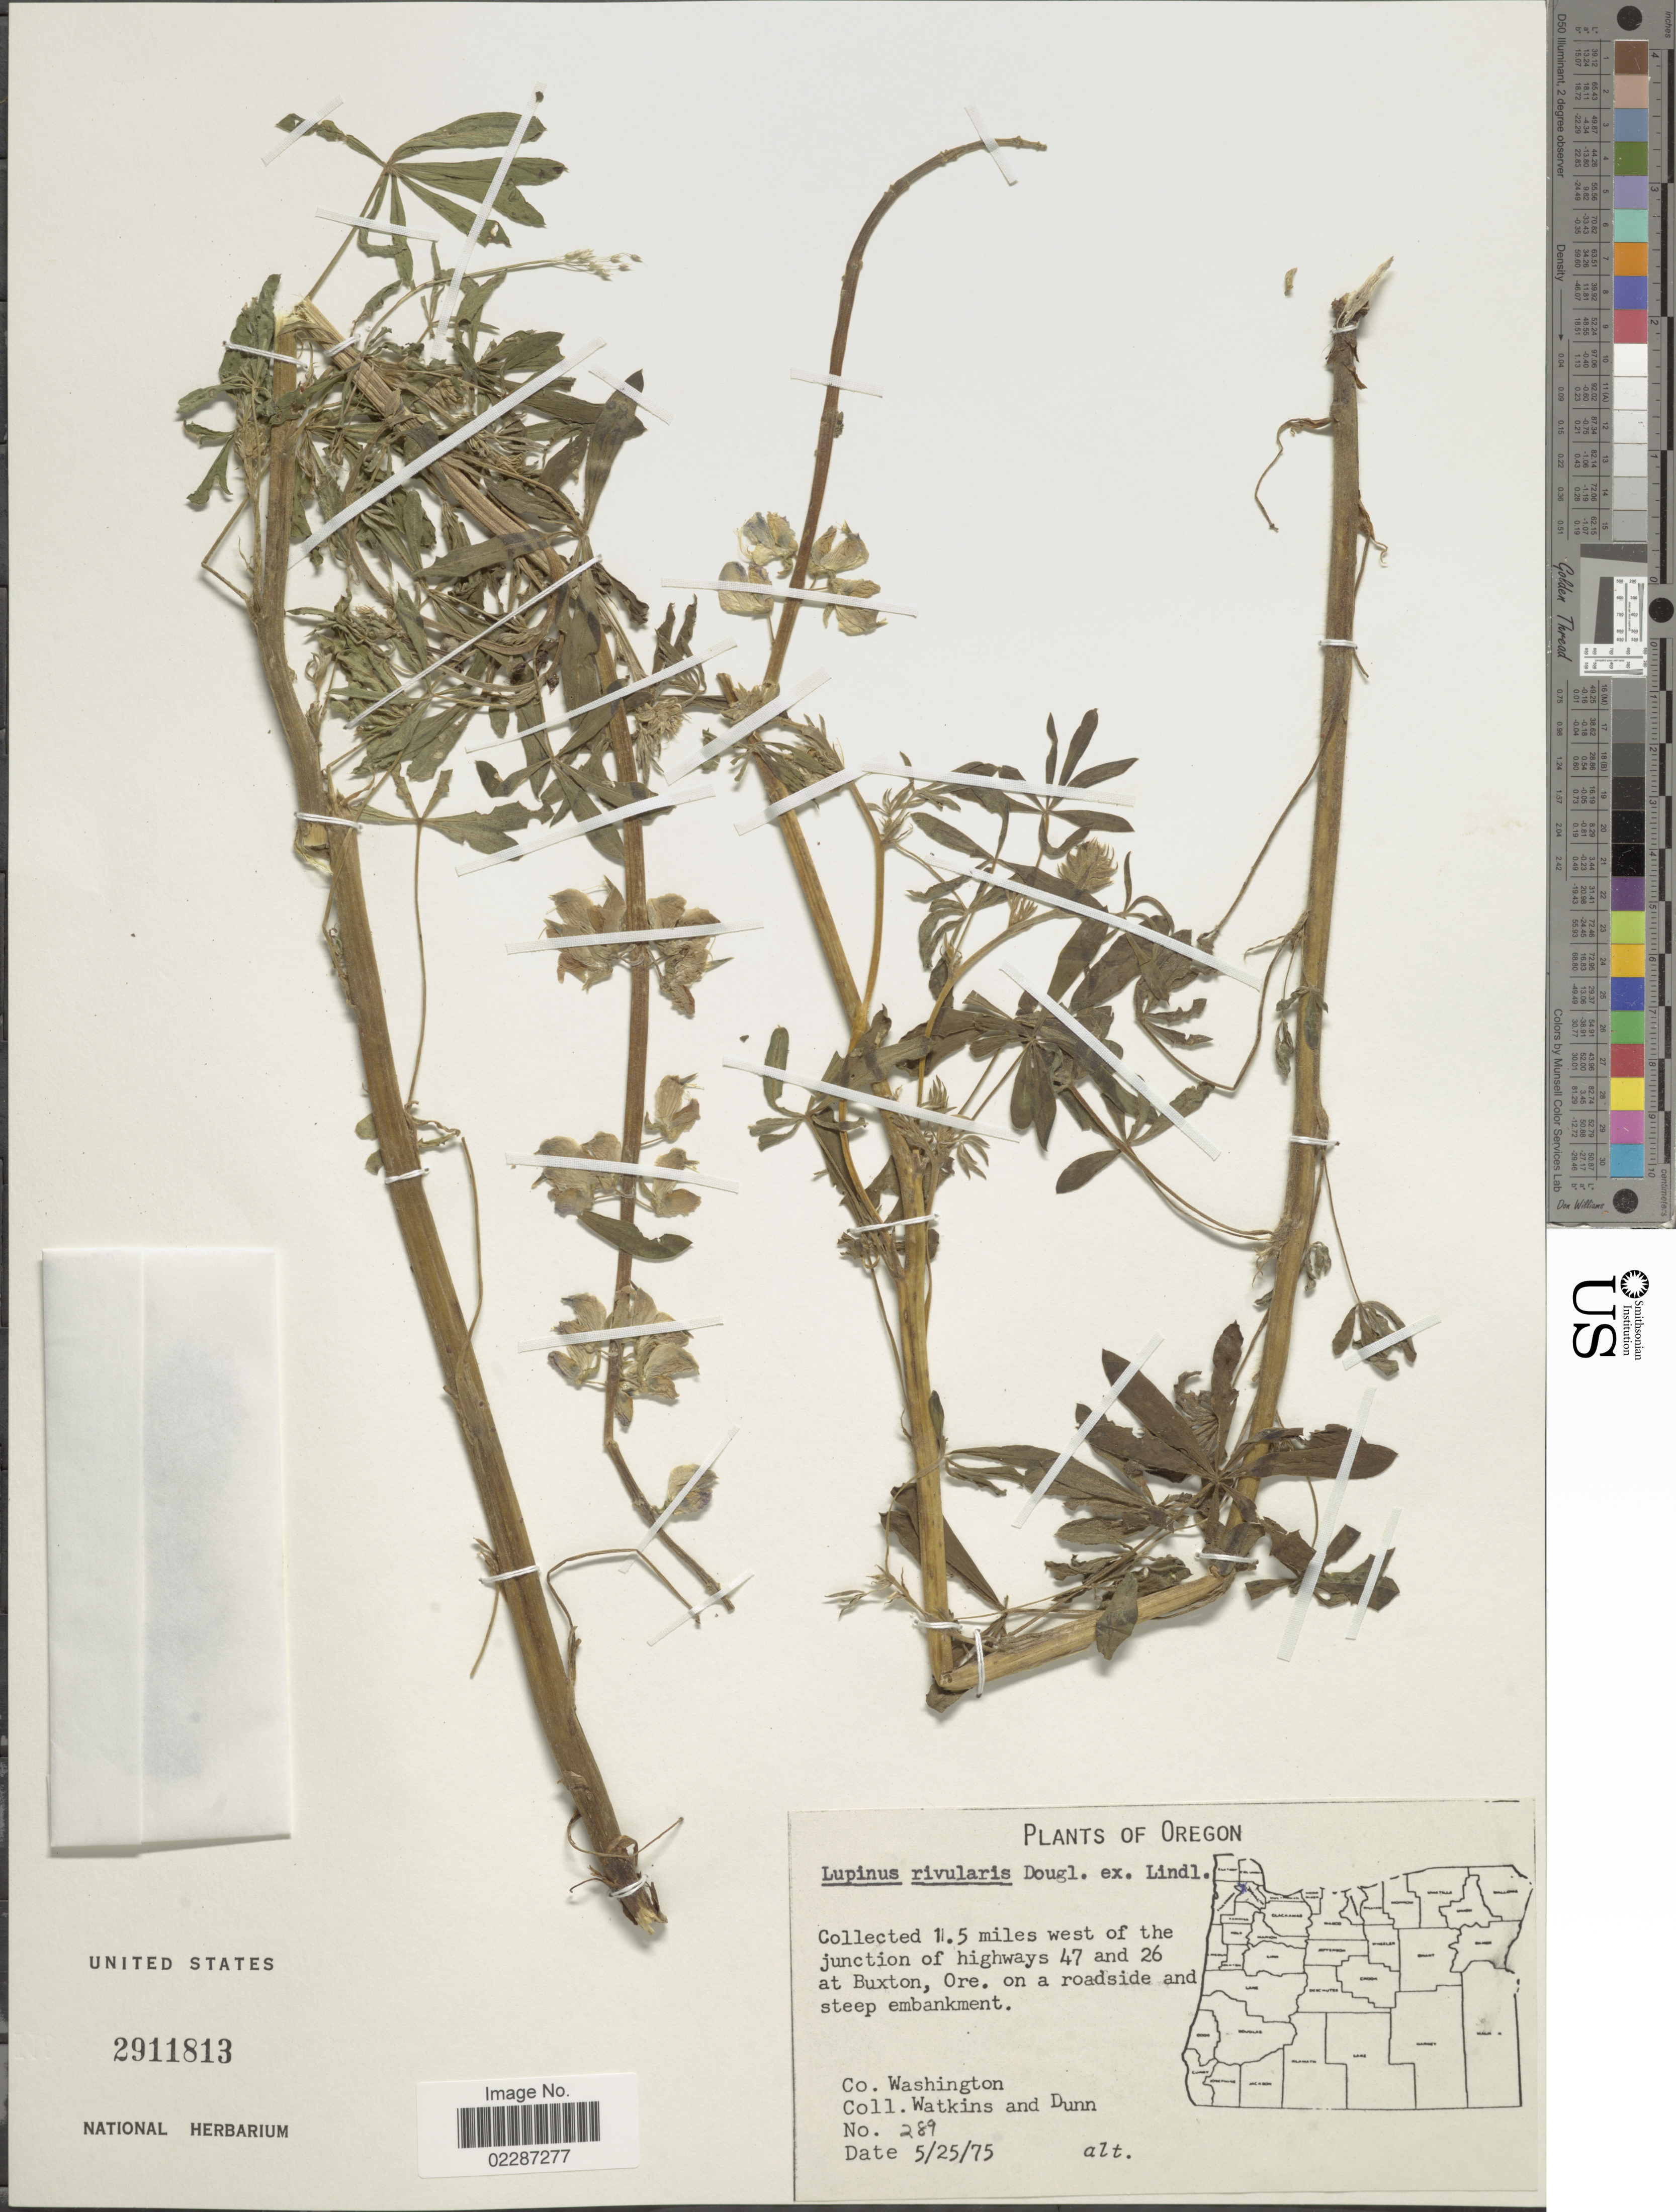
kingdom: Plantae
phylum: Tracheophyta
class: Magnoliopsida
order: Fabales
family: Fabaceae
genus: Lupinus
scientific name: Lupinus rivularis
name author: Lindl.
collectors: Watkins, -- & Dunn, --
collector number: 289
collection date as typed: Transcribed d/m/y: 25/5/75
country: United States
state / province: Oregon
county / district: Washington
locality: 1.5 miles west of the junction of highways 47 and 26 at Buxton, Ore. on roadside and steep embankment, Co. Washington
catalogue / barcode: US 2911813